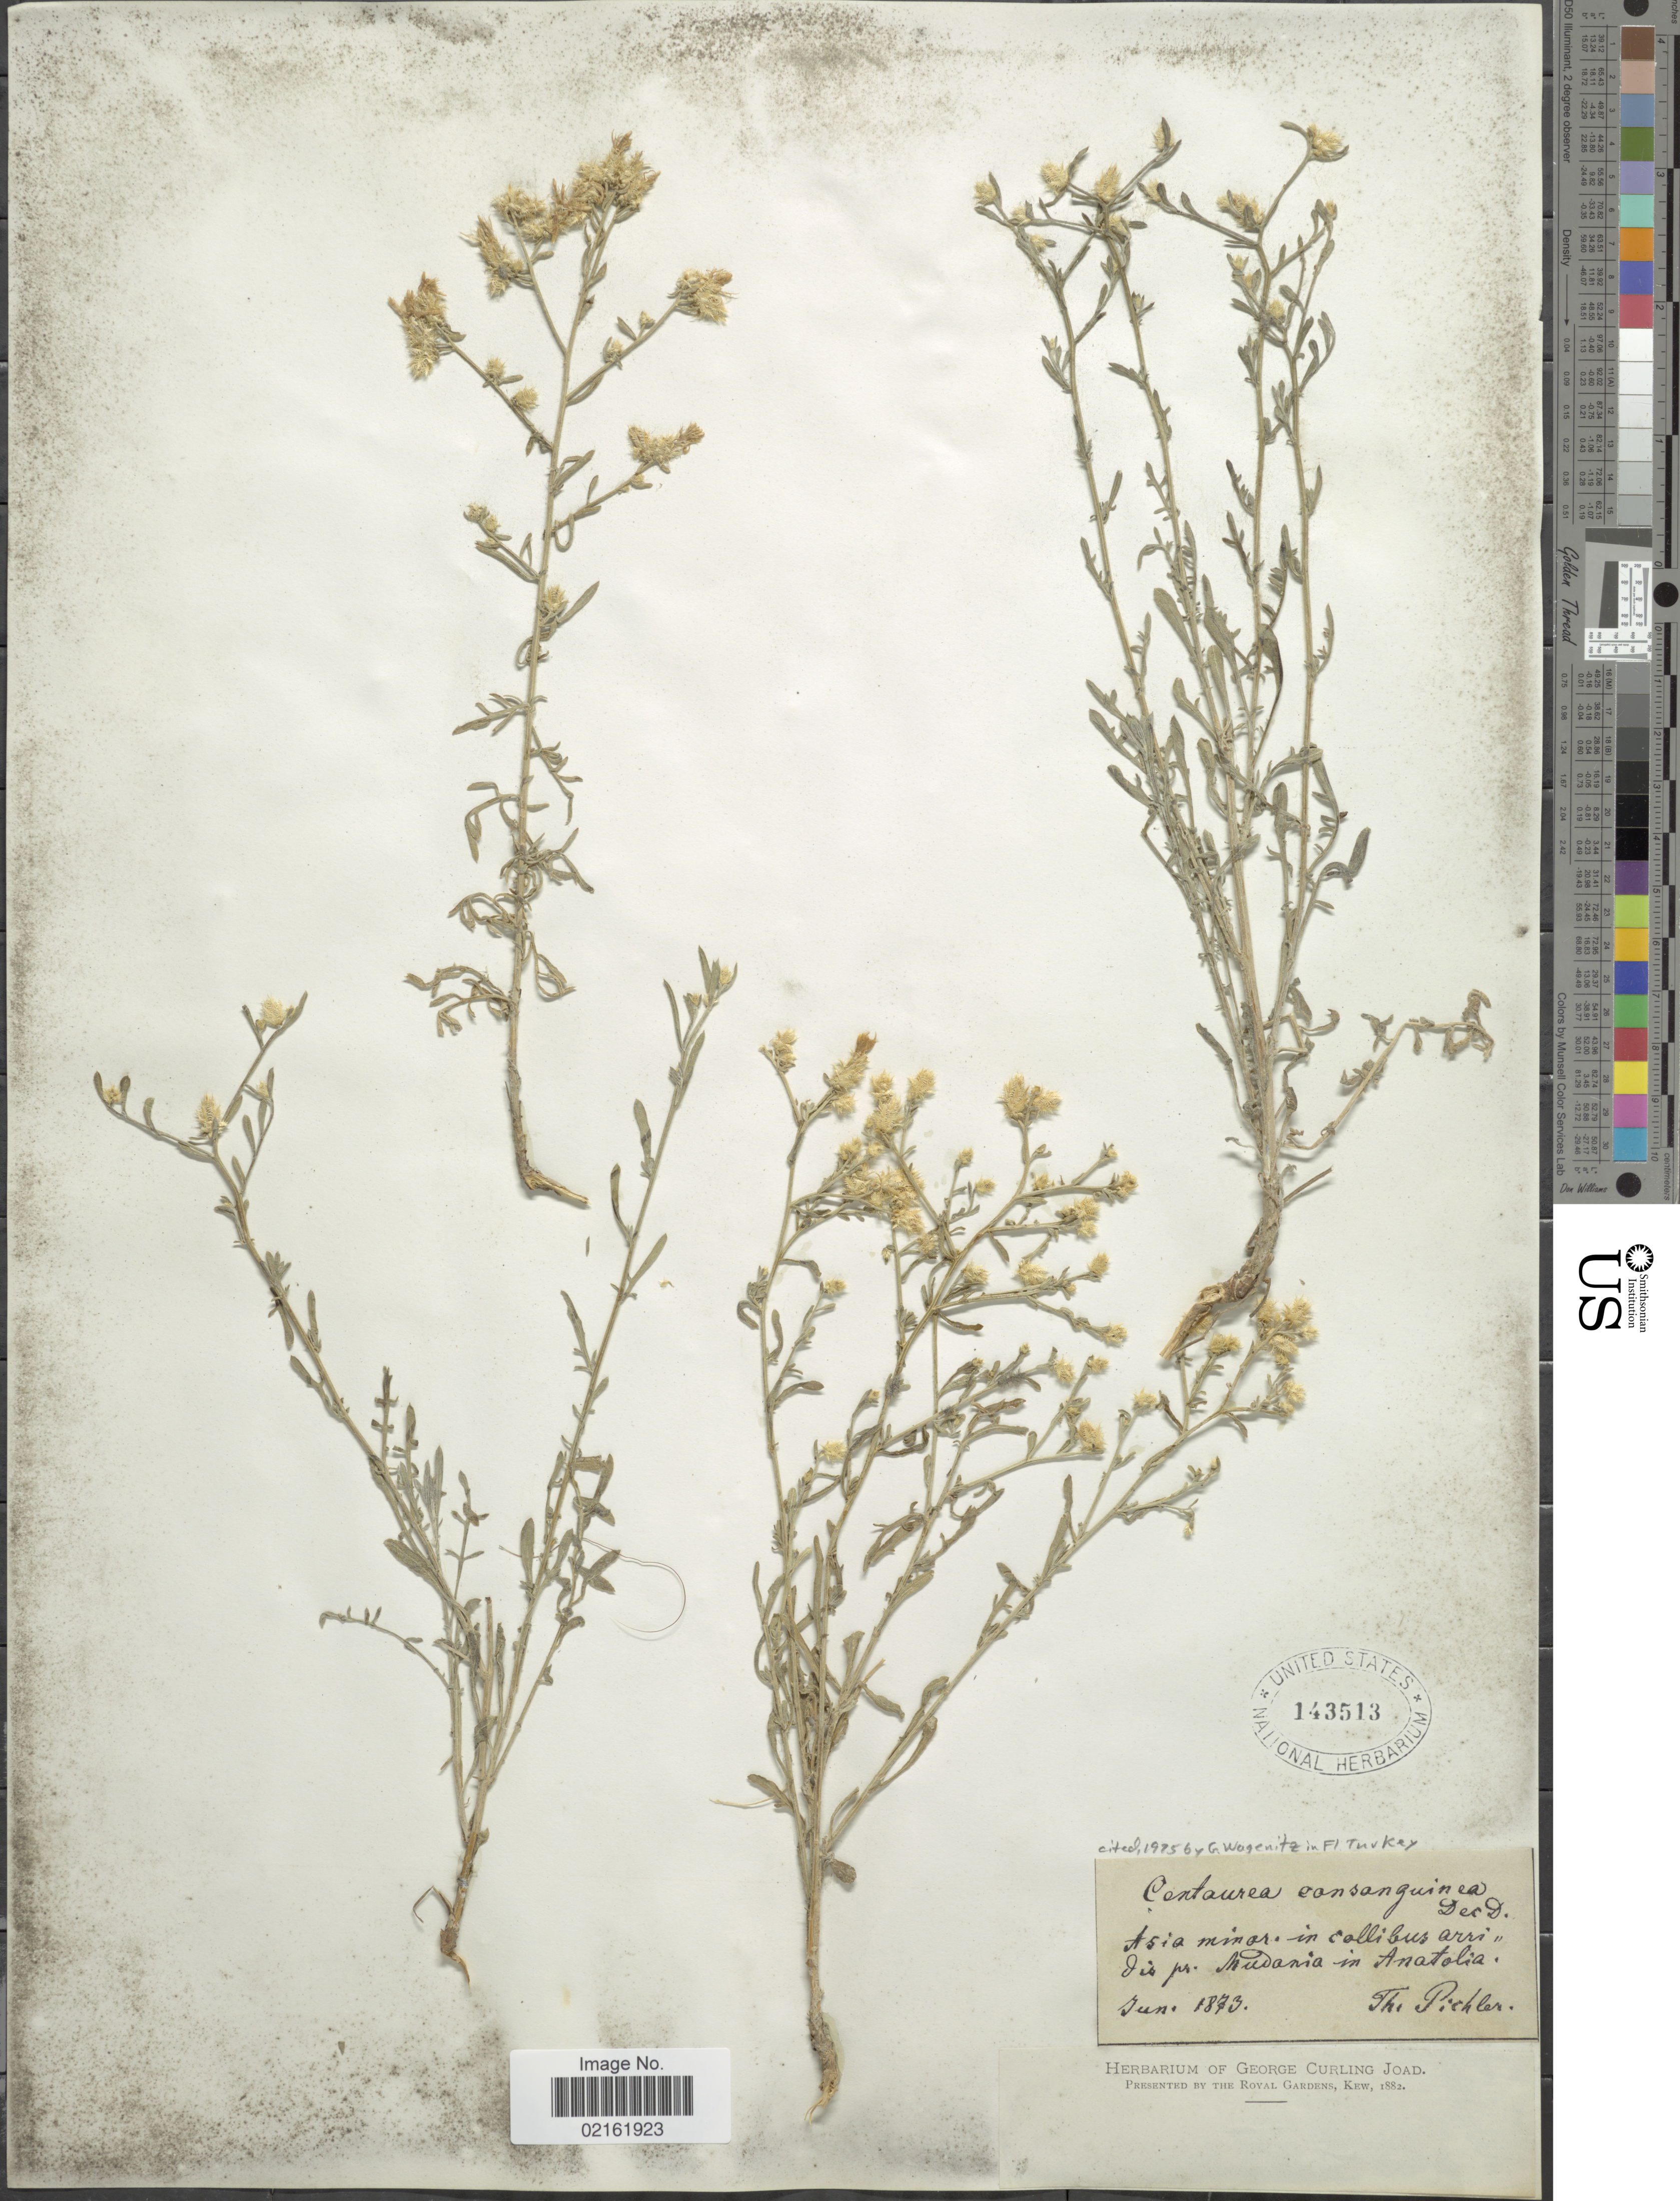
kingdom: Plantae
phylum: Tracheophyta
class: Magnoliopsida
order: Asterales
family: Asteraceae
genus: Centaurea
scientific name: Centaurea consanguinea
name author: DC.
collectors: T. Pichler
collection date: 1873-06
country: Turkey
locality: Asia minor in collibus arri Dis pr. Mudania in Anatolia [interpreted]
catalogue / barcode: US 143513